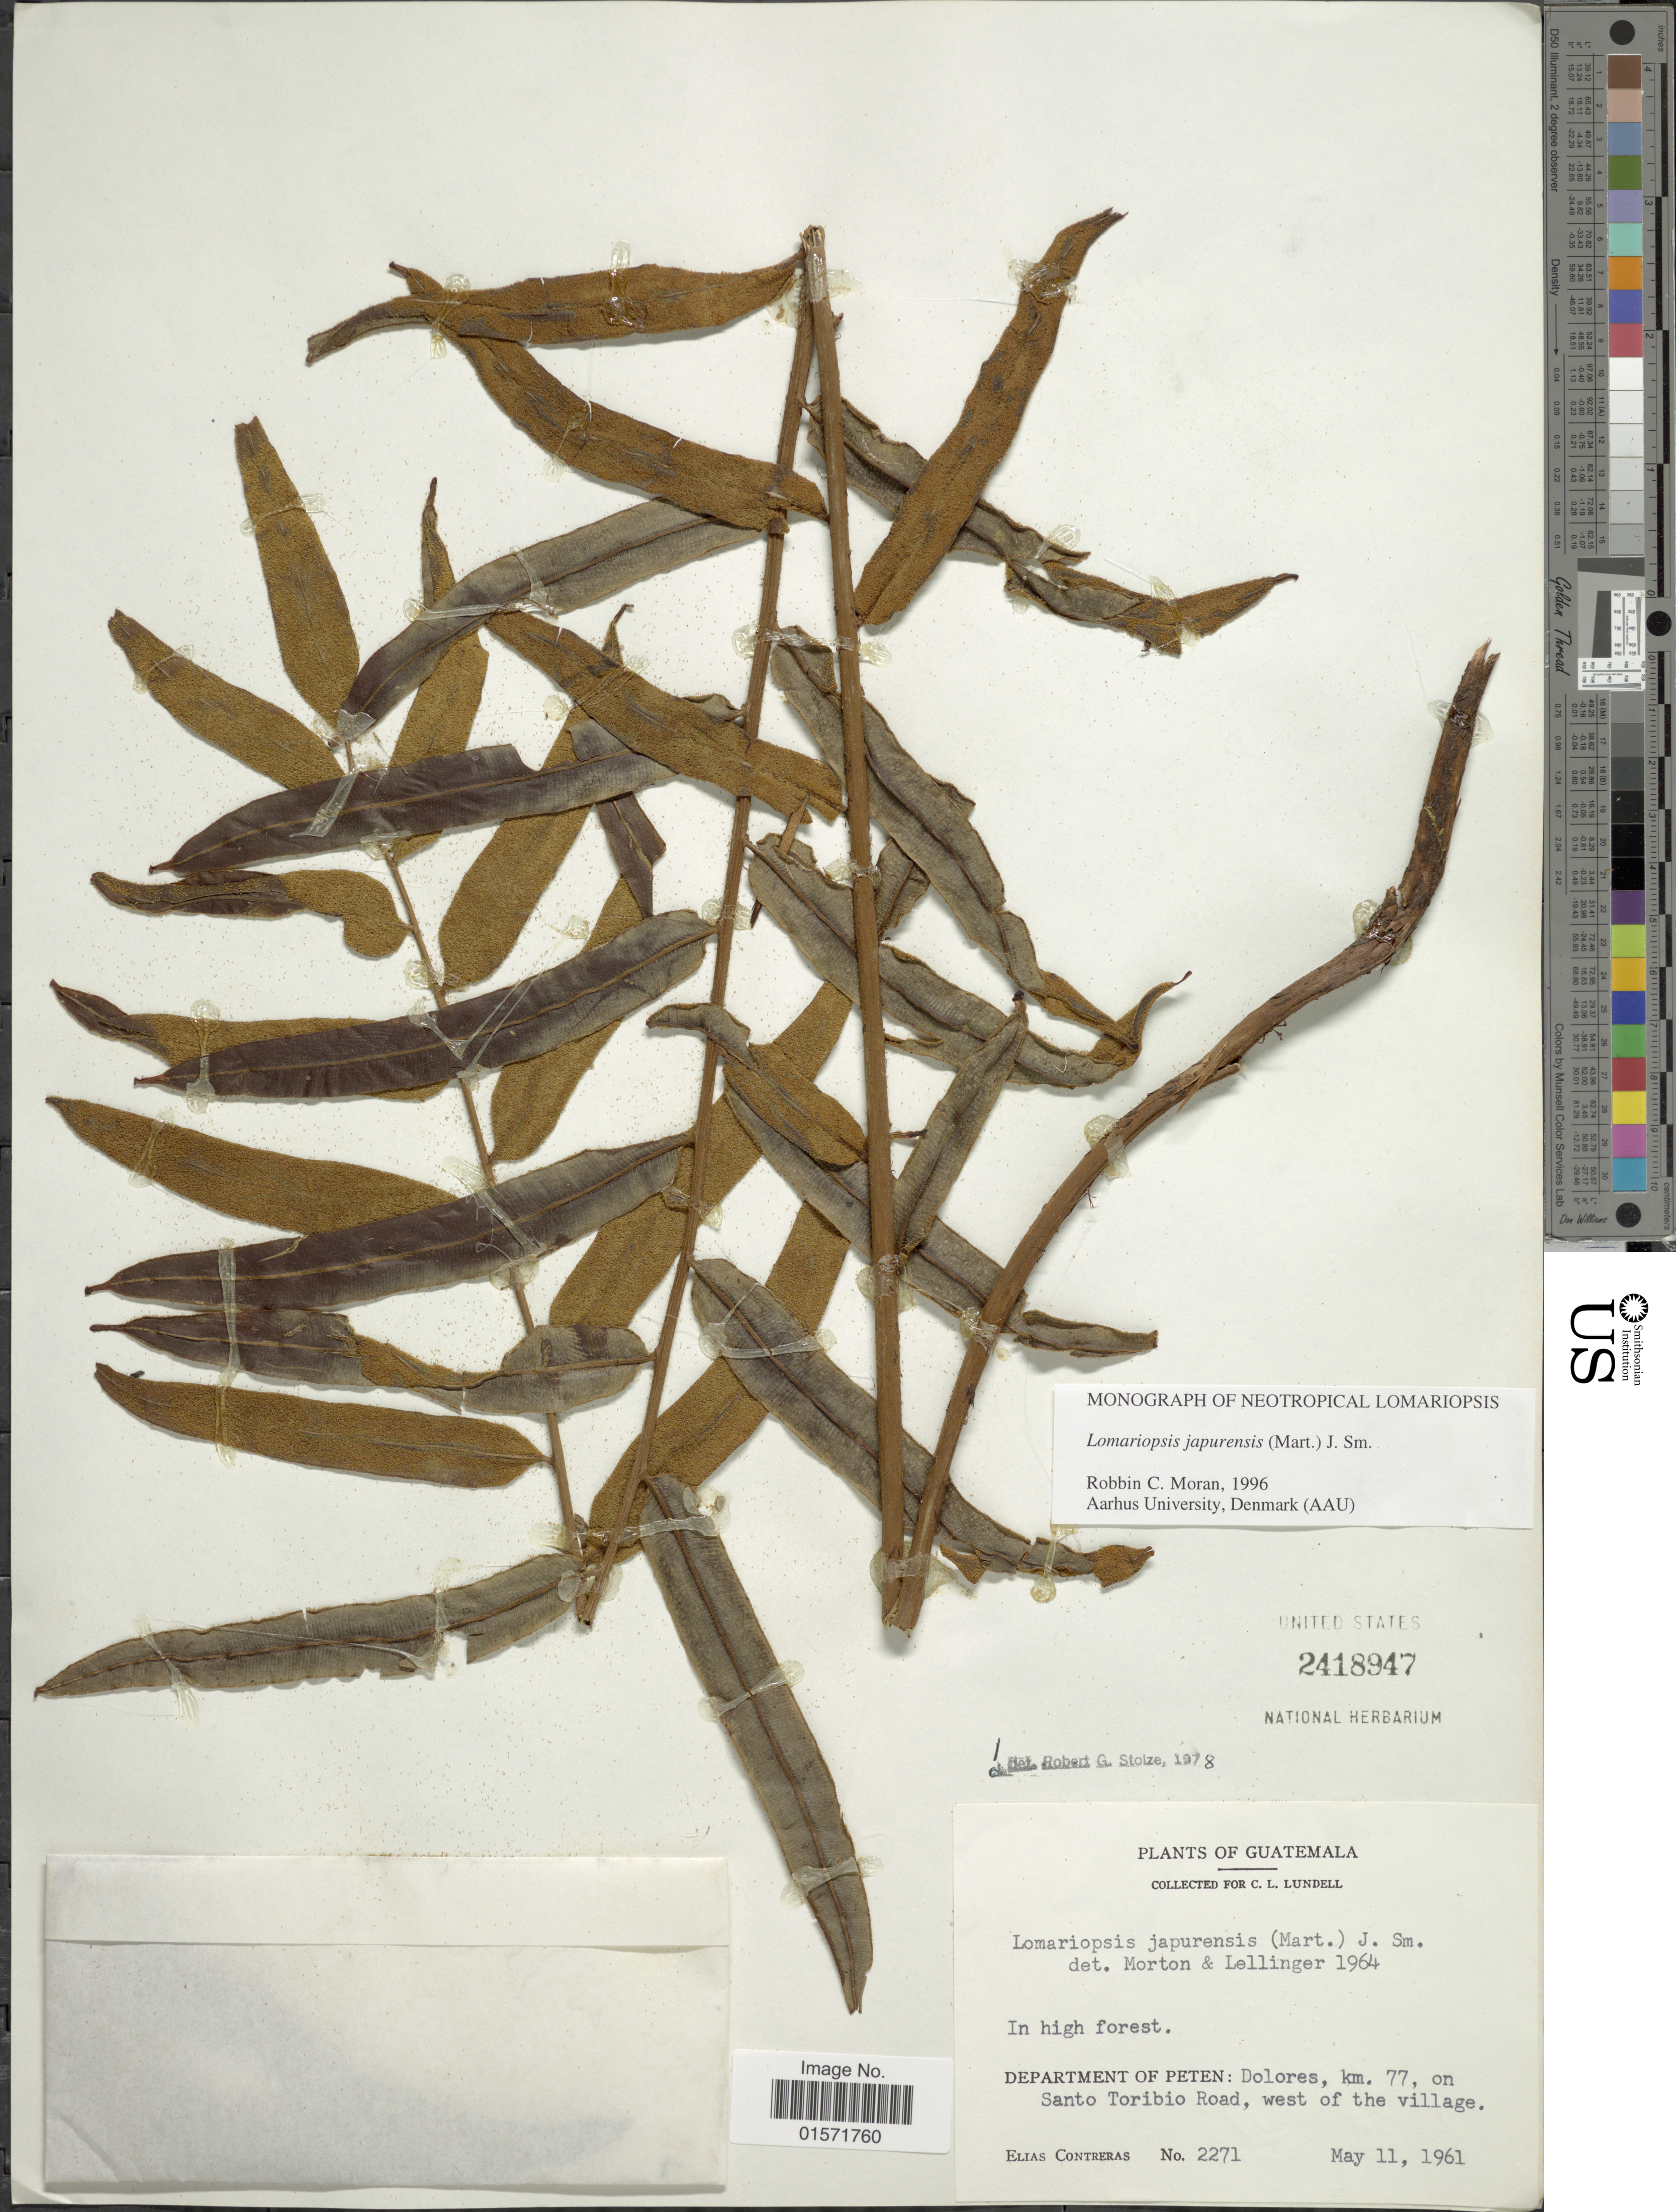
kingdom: Plantae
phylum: Tracheophyta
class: Polypodiopsida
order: Polypodiales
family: Lomariopsidaceae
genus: Lomariopsis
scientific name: Lomariopsis japurensis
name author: (Mart.) J. Sm.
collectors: E. Conteras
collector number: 2271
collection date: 1961-05-11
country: Guatemala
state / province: El Petén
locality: Dolores, km. 77, on Santo Toribio Road, west of the village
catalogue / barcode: US 2418947